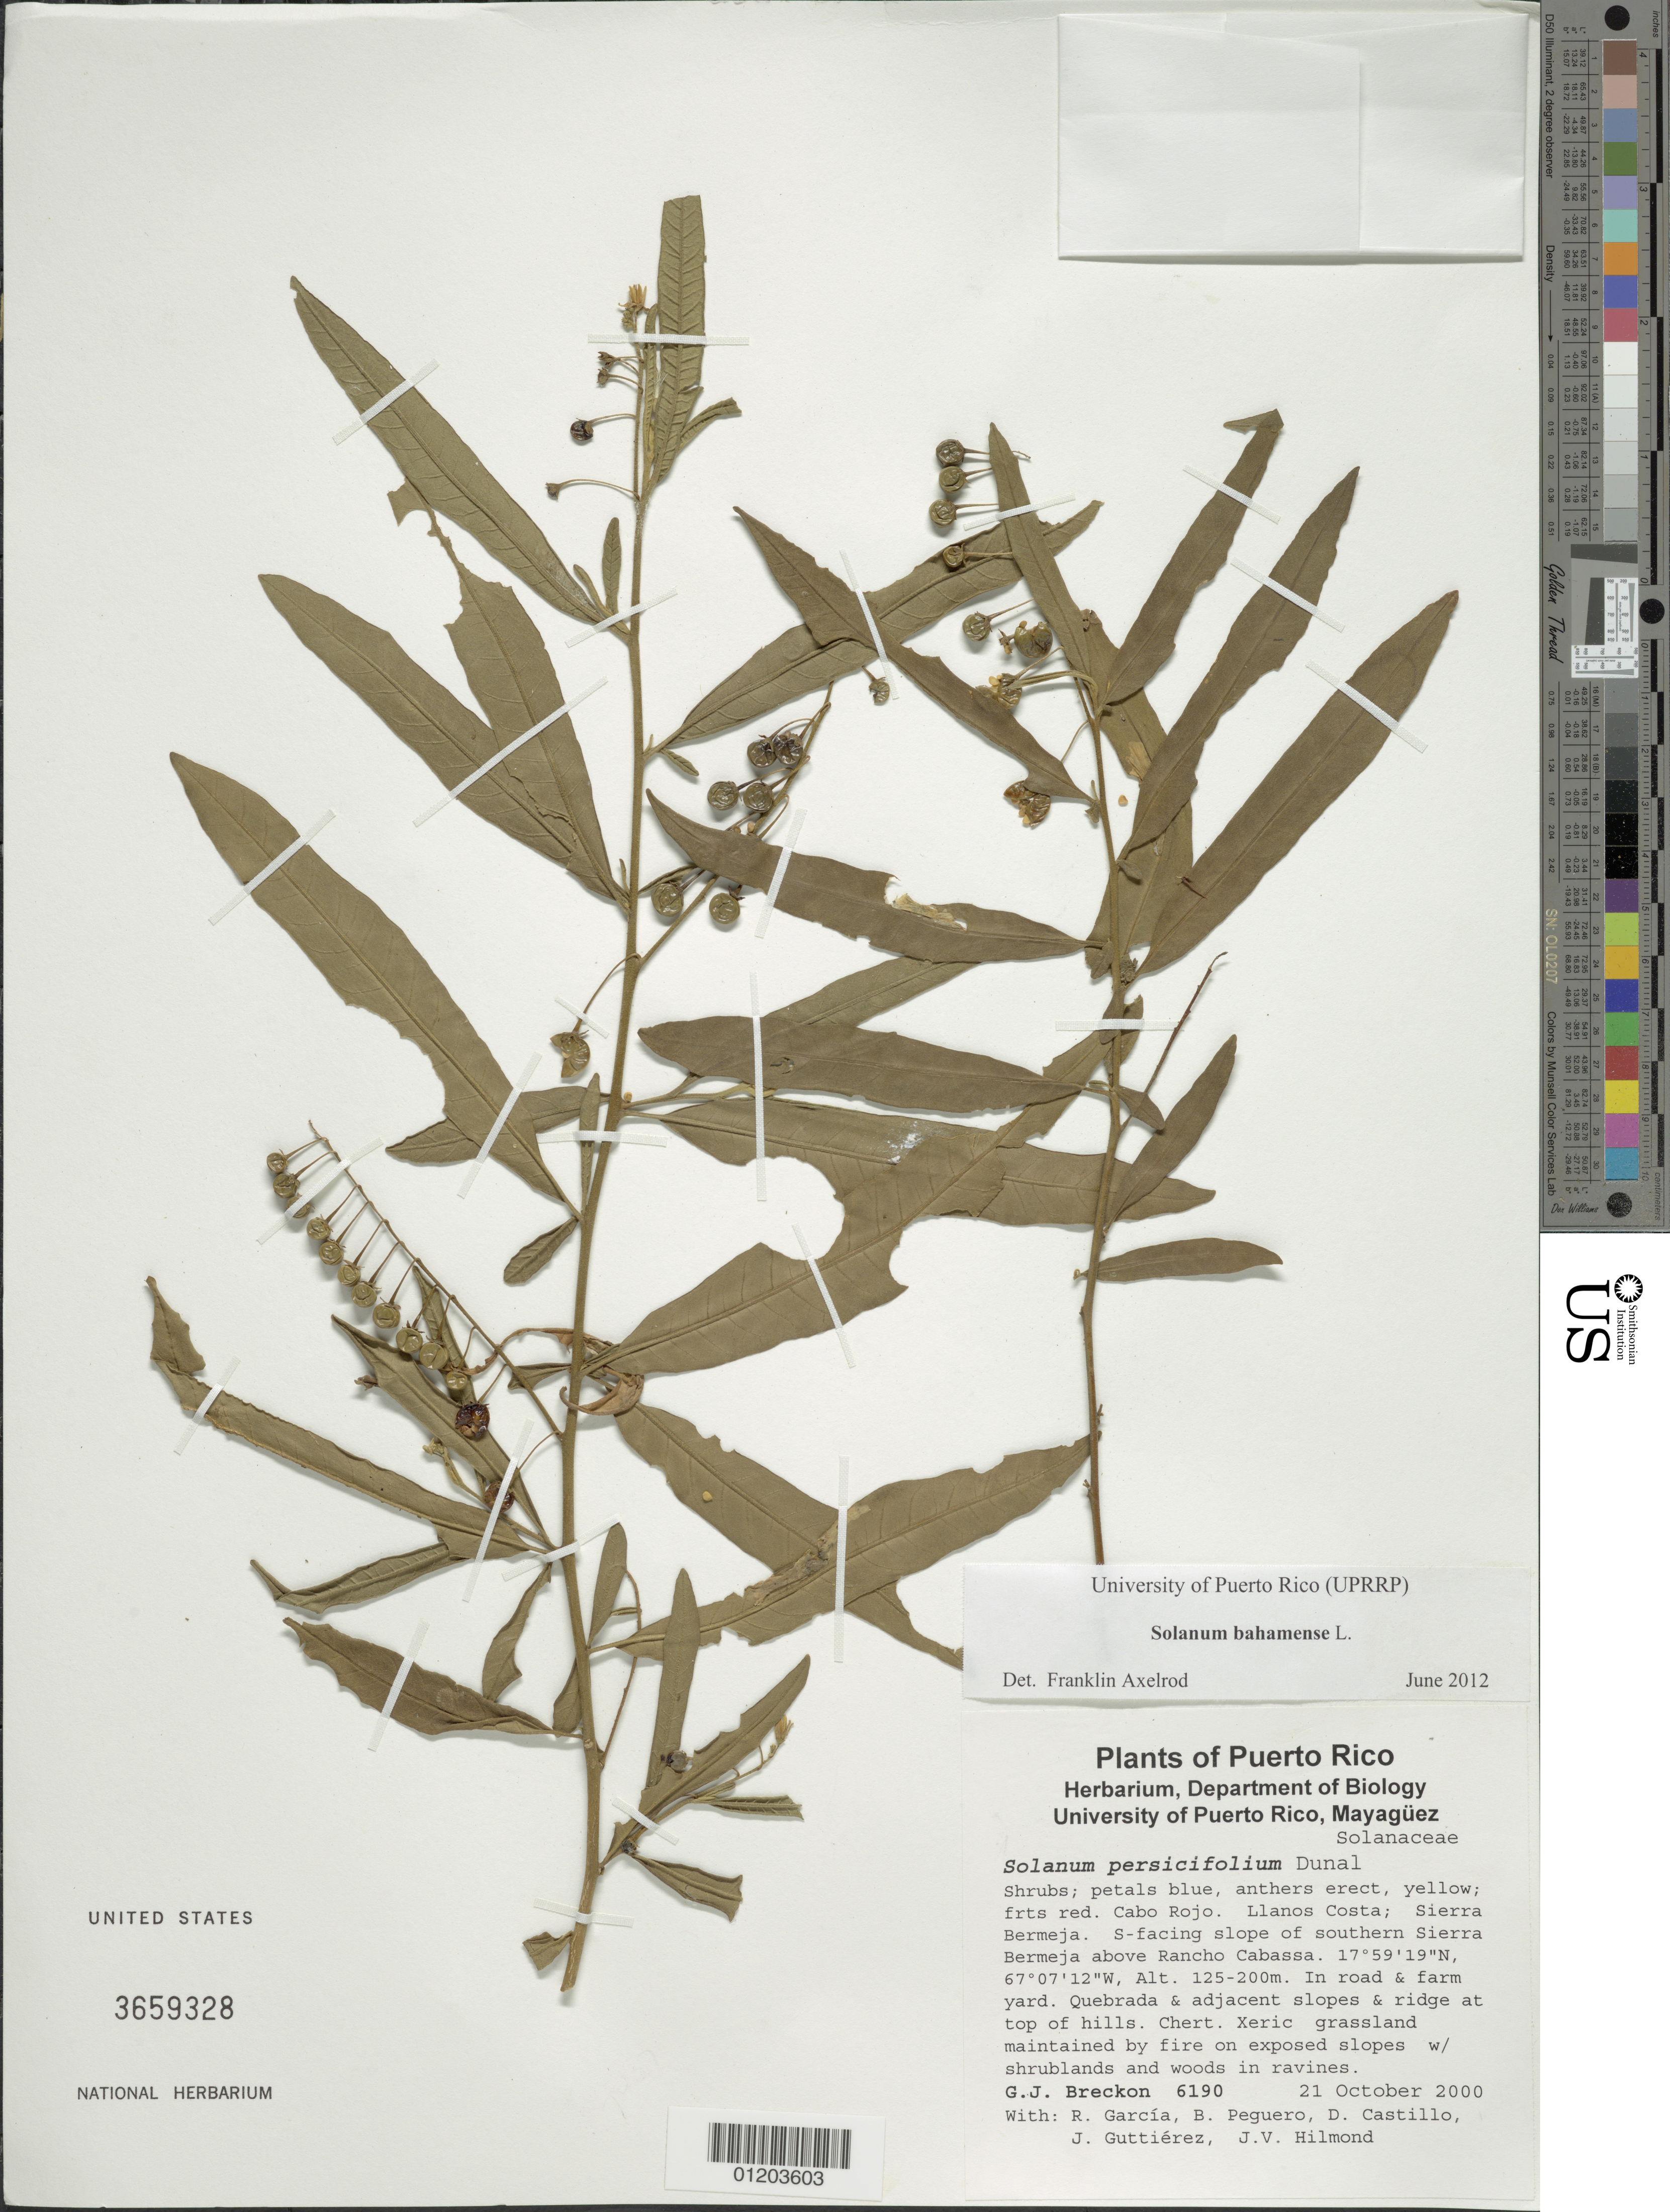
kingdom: Plantae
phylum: Tracheophyta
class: Magnoliopsida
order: Solanales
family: Solanaceae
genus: Solanum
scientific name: Solanum bahamense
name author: L.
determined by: Axelrod, F. S.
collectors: G. Breckon, R. Garcia, B. Peguero, D. Castillo, J. Guttiérez & J. Hilmond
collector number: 6190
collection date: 2000-10-21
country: Puerto Rico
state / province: Cabo Rojo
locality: Llanos Costa; Sierra Bermeja; S-facing slope of southern Sierra Bermeja above Rancho Cabassa.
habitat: In road and farm yard. Quebrada and adjacent slopes and ridge at top of hills. Chert. Xeric grassland maintained by fire on exposed slopes w/ shrublands and woods in ravines.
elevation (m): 125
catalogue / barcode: US 3659328